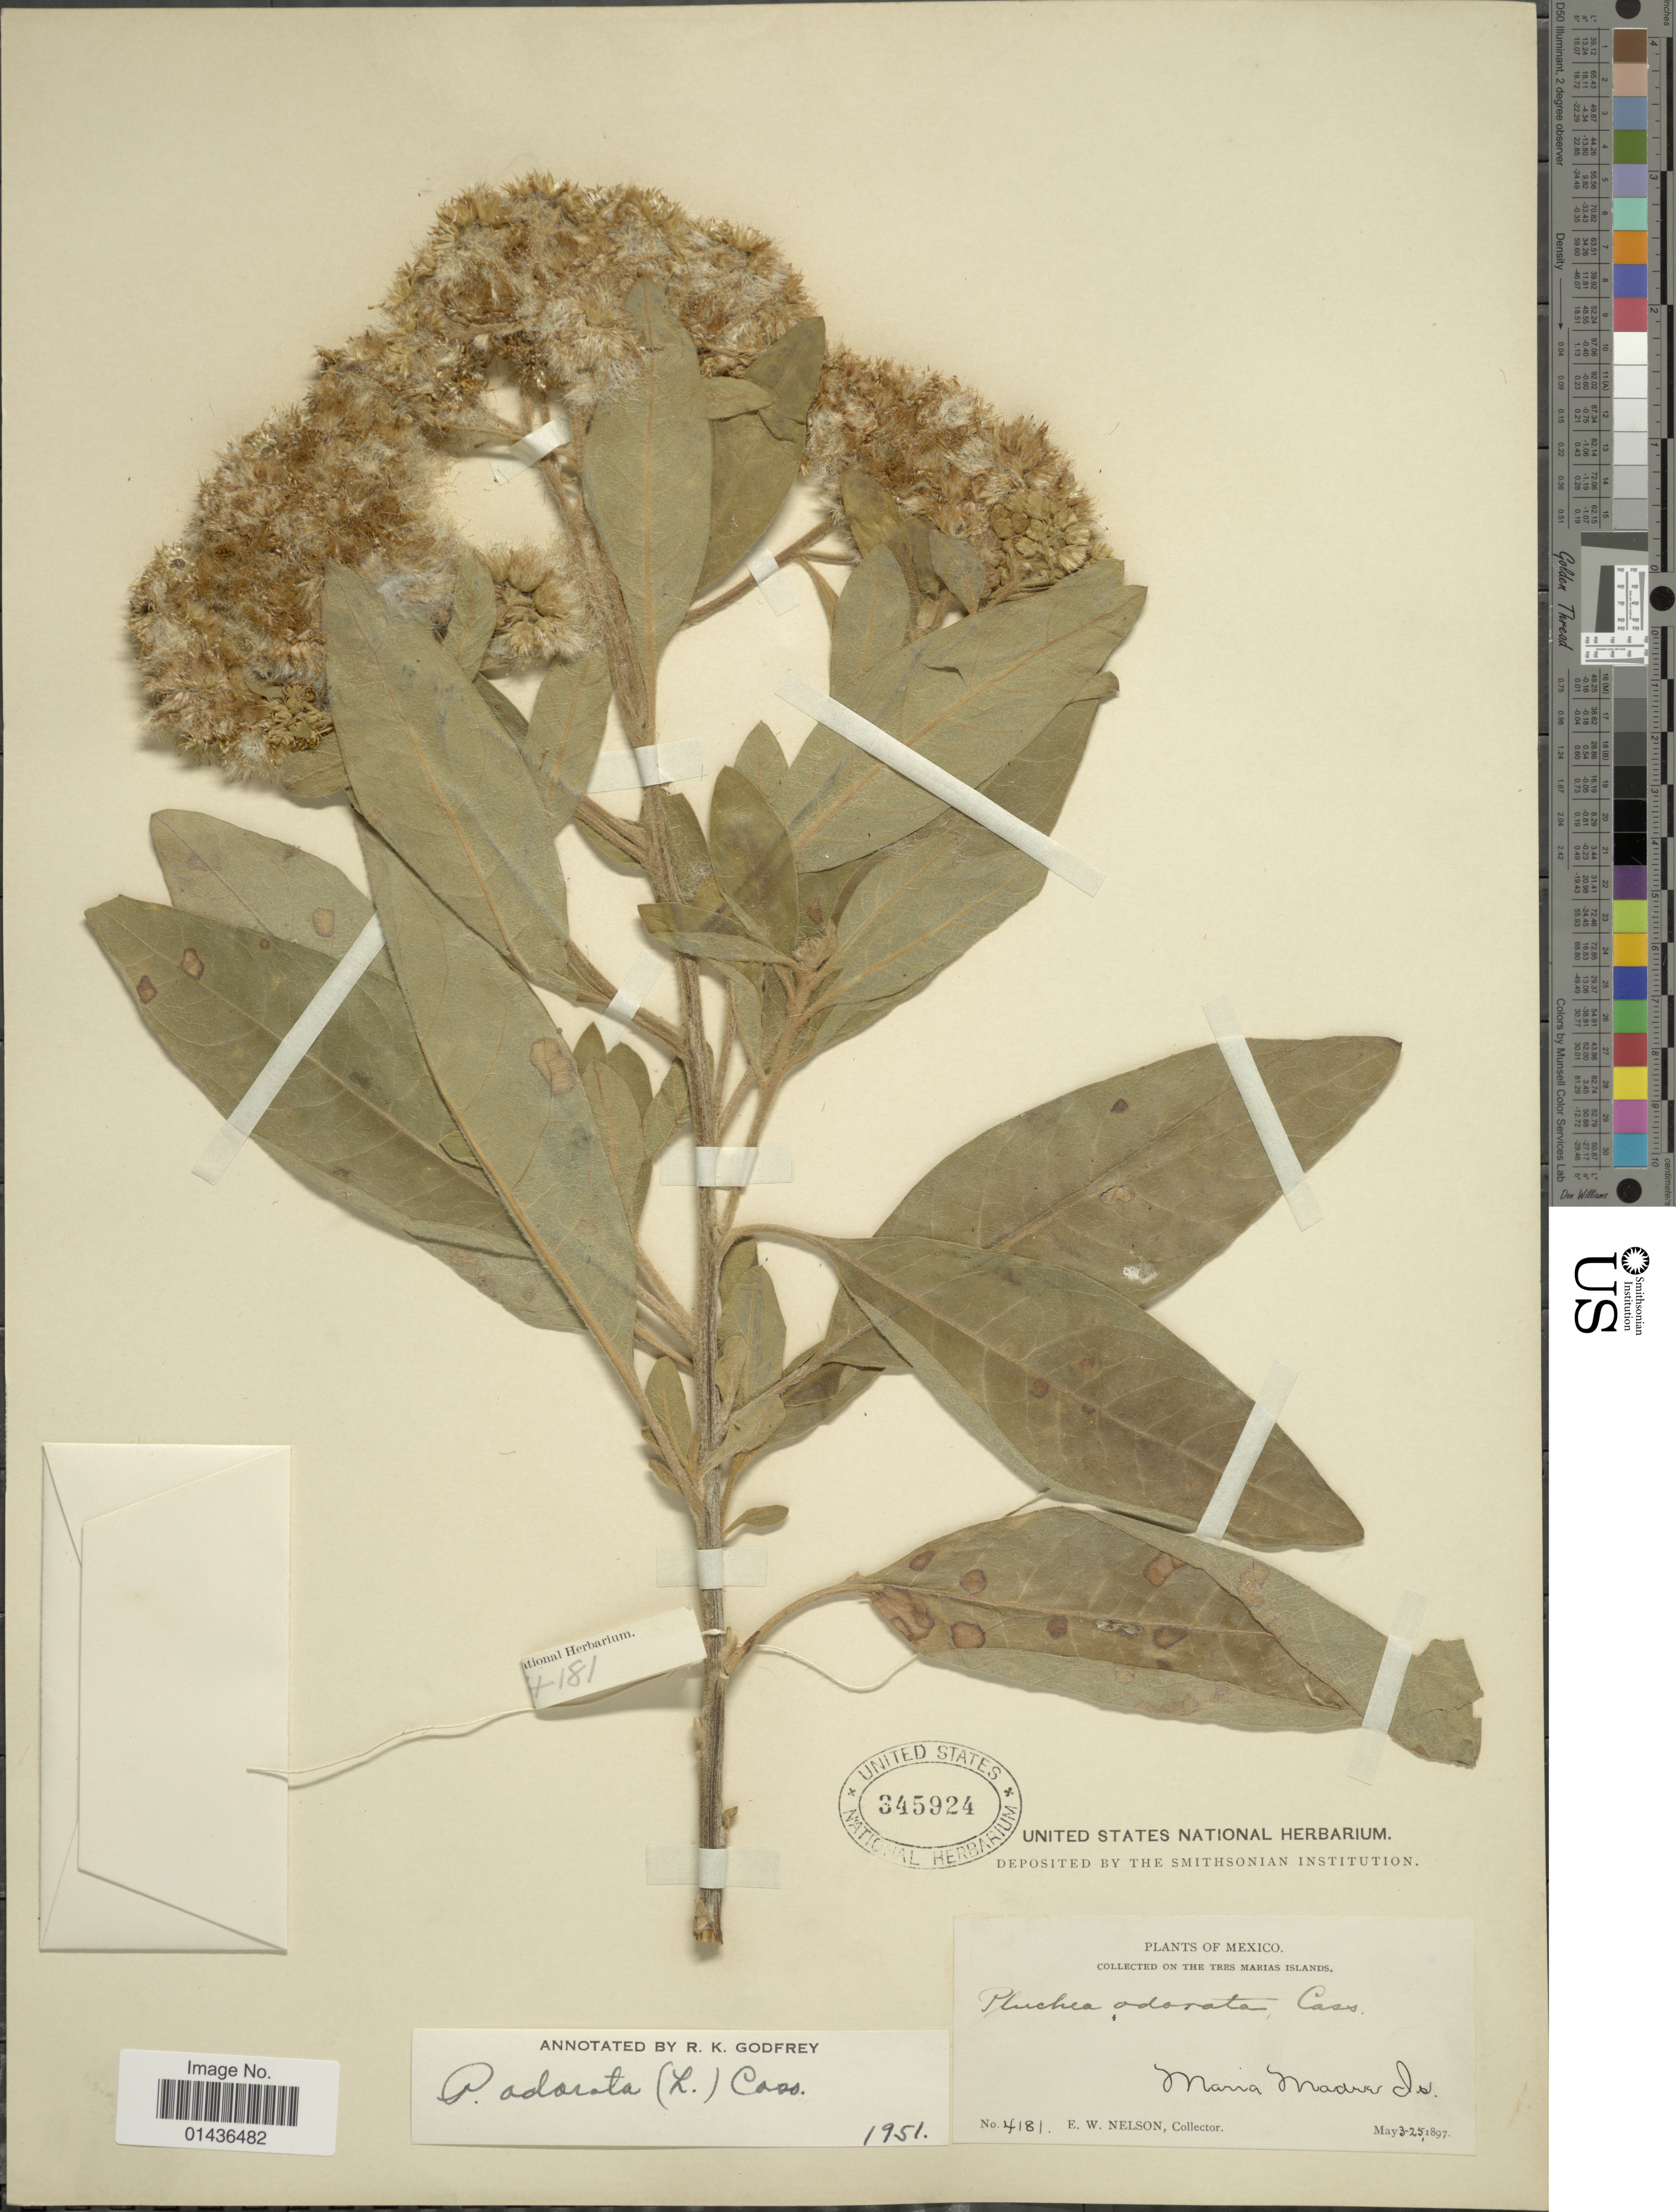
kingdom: Plantae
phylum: Tracheophyta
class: Magnoliopsida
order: Asterales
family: Asteraceae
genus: Pluchea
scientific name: Pluchea carolinensis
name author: (Jacq.) D. Don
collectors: E. W. Nelson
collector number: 4181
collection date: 1897-05-03/1897-05-25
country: Mexico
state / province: Nayarit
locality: Tres Marias Islands, Maria Madre Is.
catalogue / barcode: US 345924